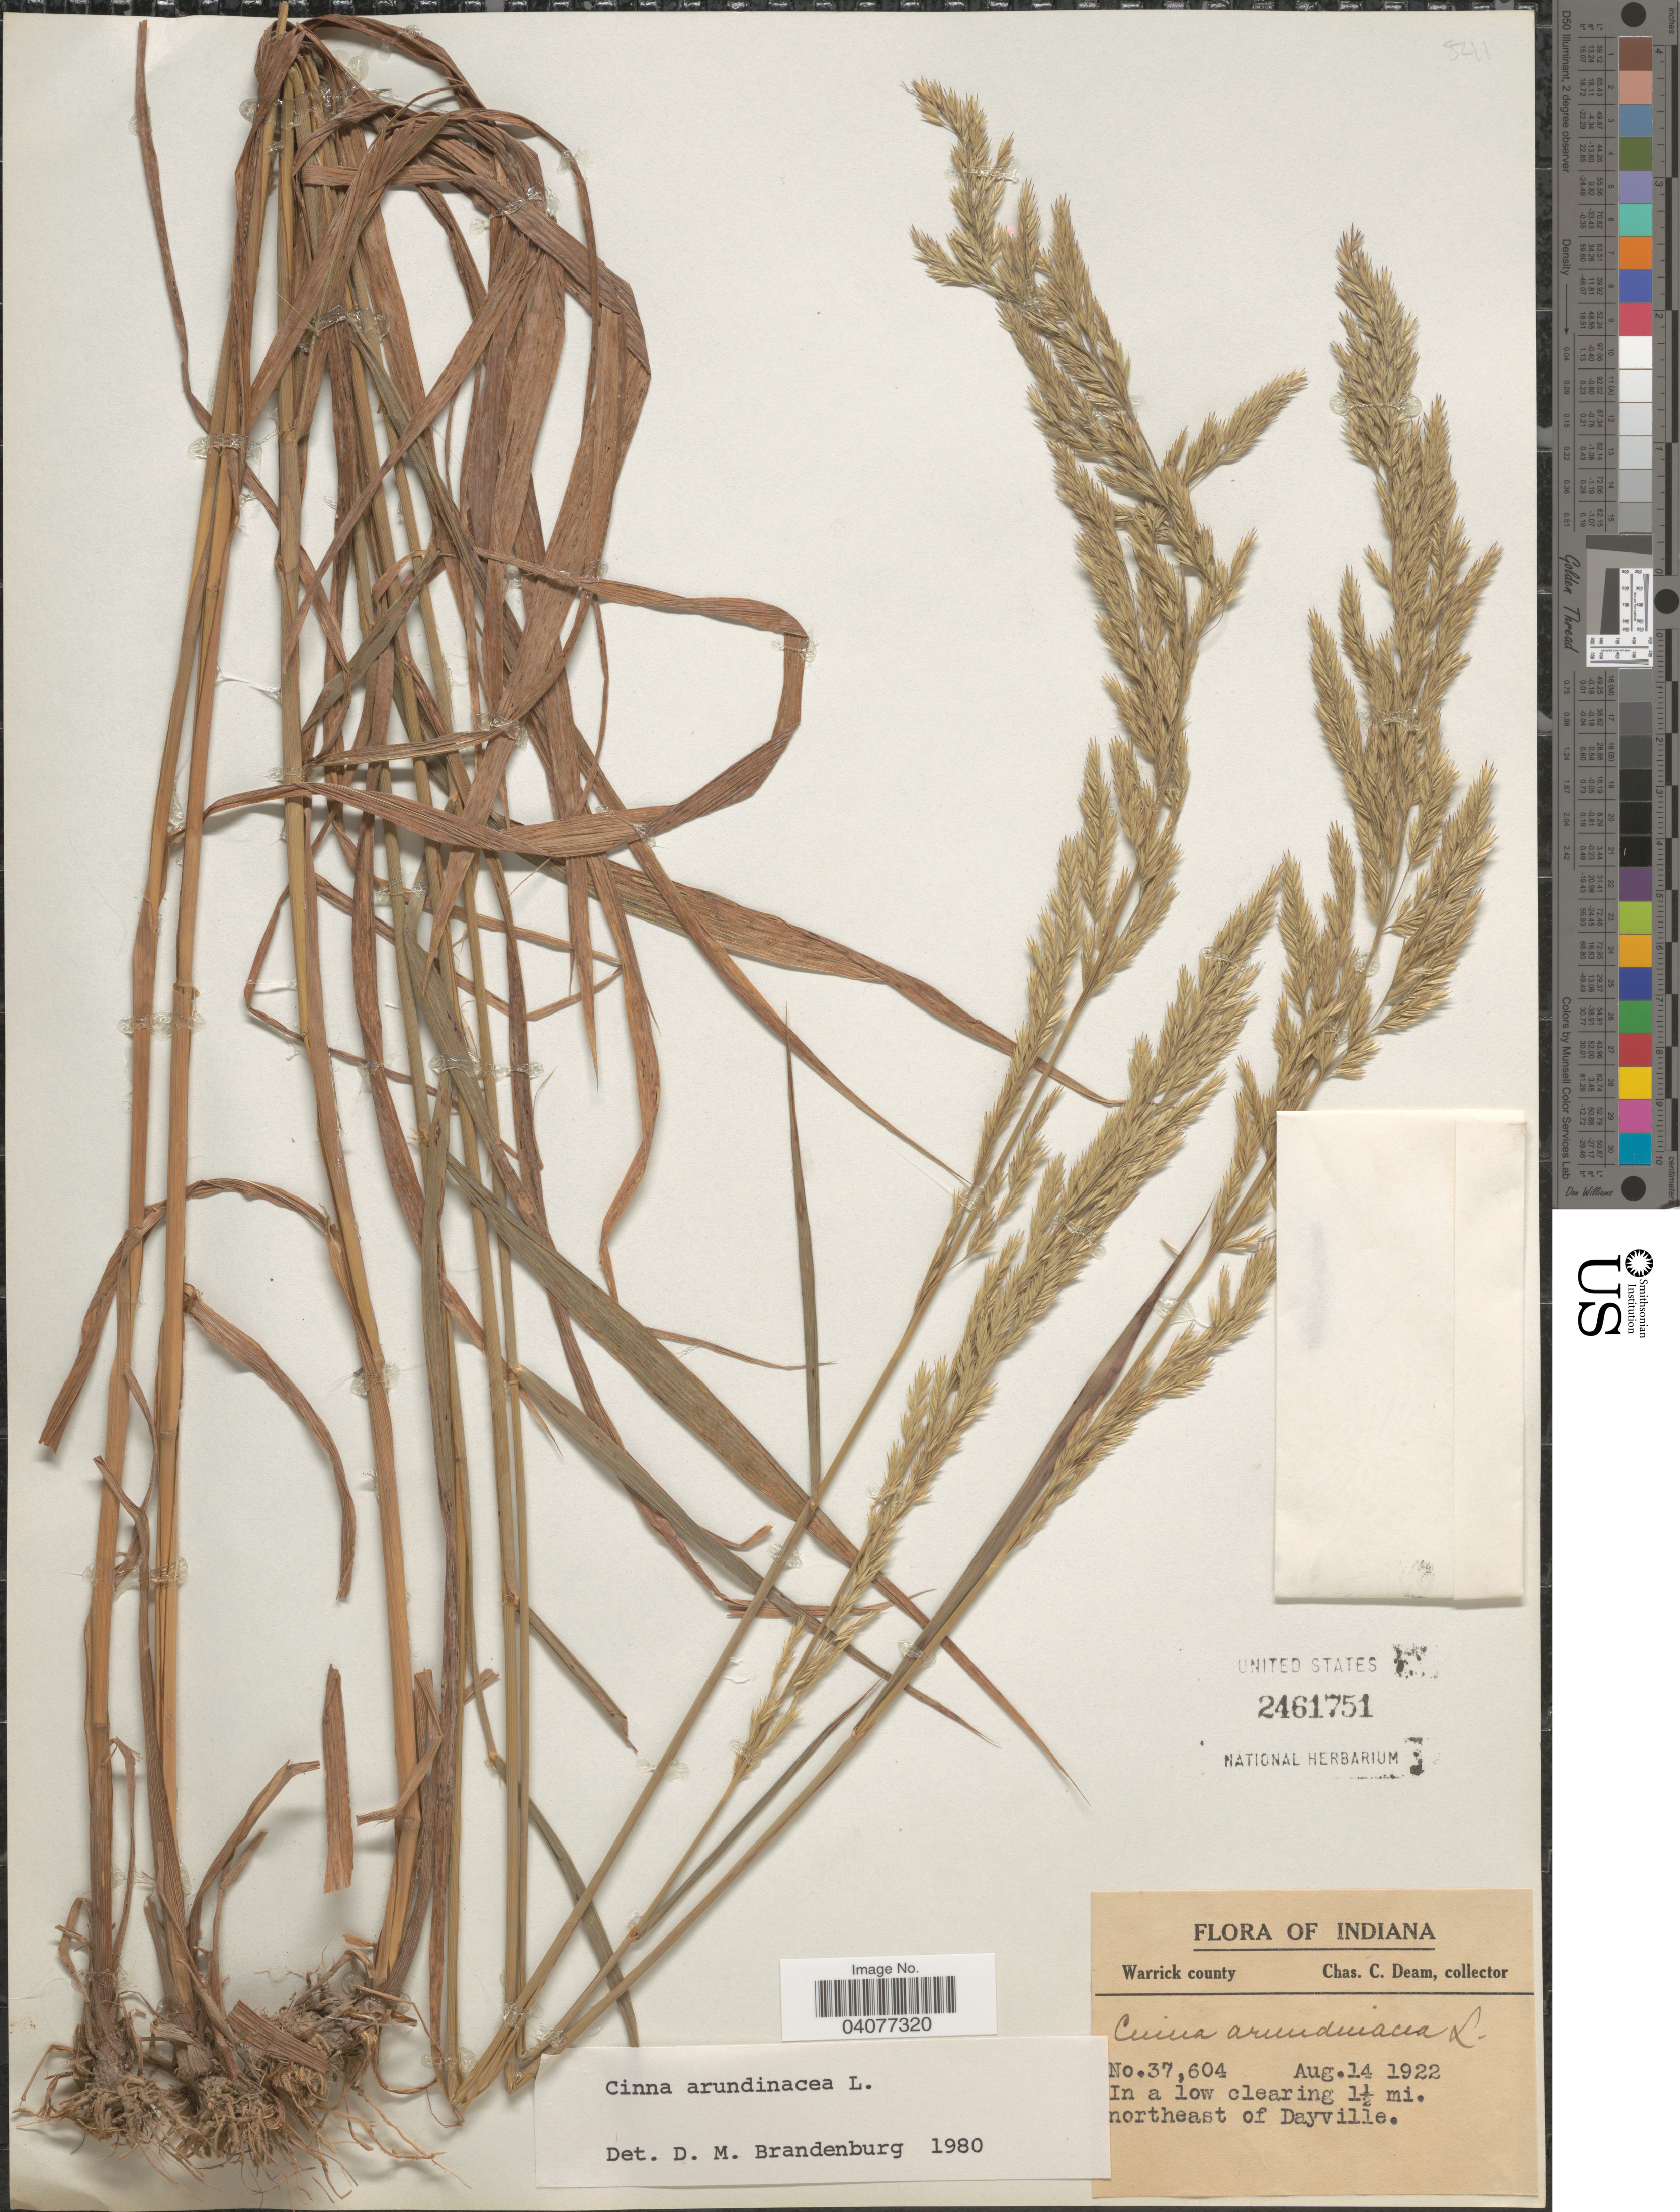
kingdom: Plantae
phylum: Tracheophyta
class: Liliopsida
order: Poales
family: Poaceae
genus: Cinna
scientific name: Cinna arundinacea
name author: L.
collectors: C. C. Deam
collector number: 37604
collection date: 1922-08-14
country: United States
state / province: Indiana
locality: Warrick county. In a low clearing 1½ mi. northeast of Dayville.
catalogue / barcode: US 2461751